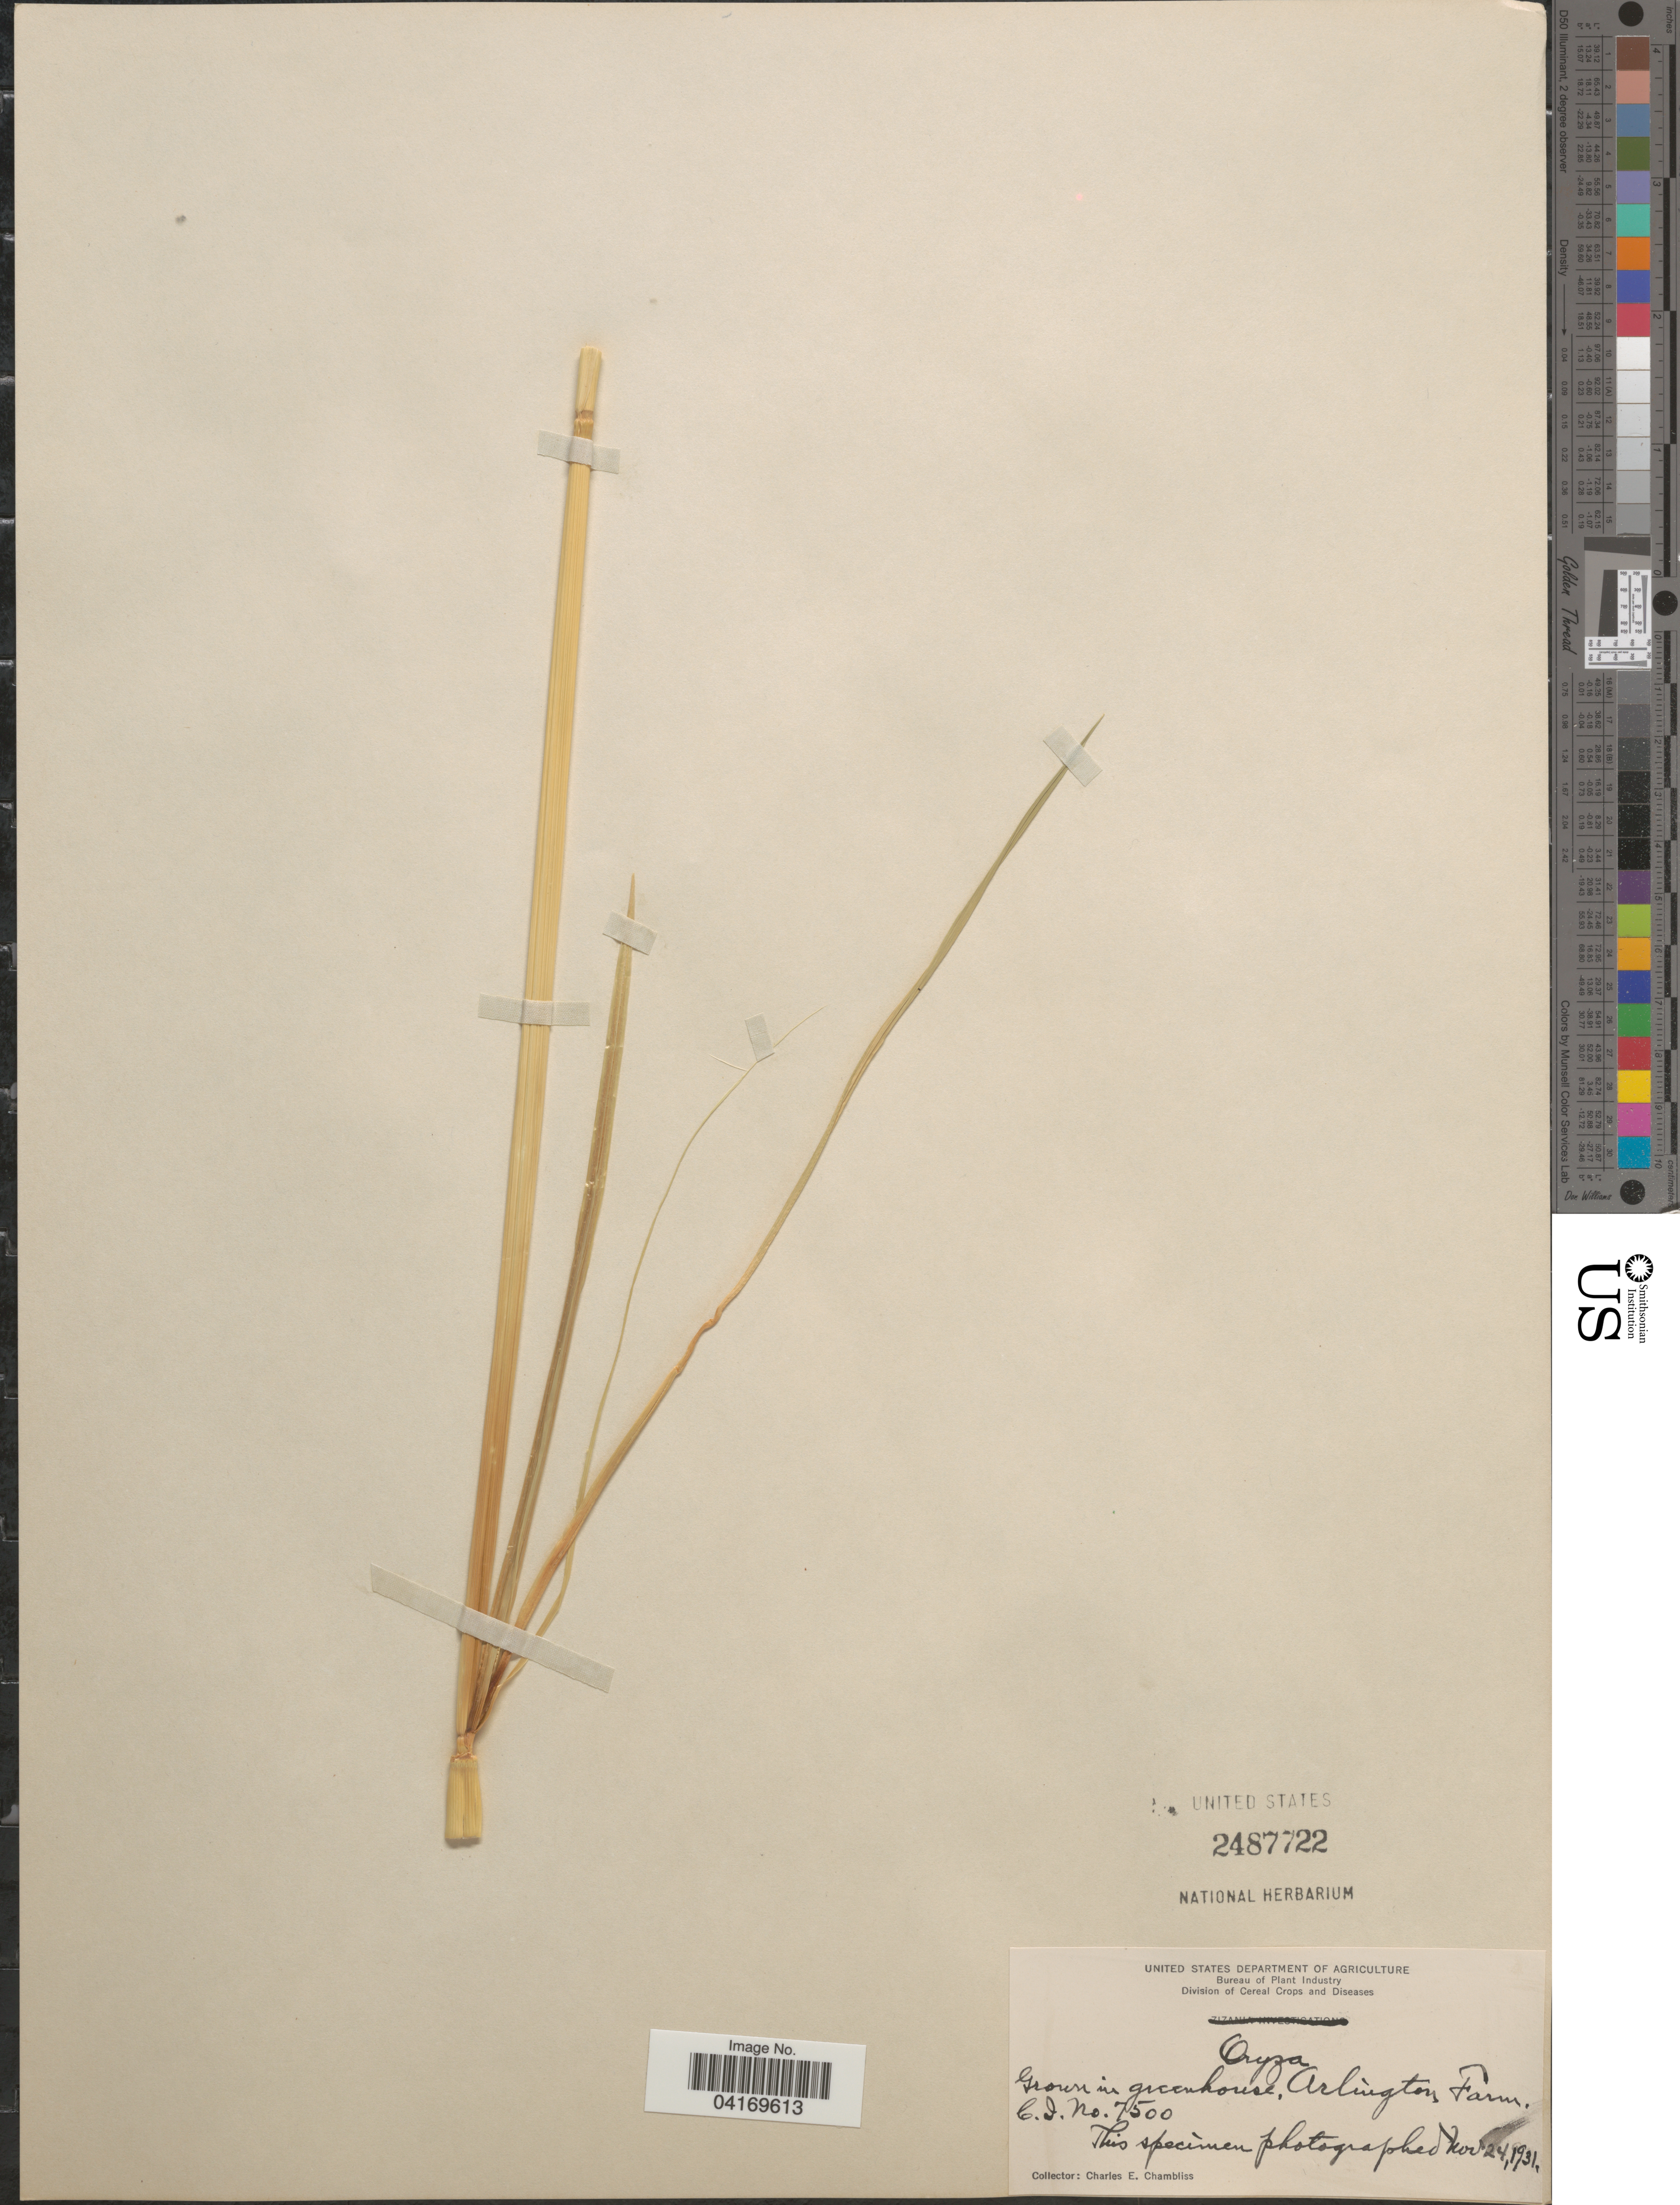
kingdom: Plantae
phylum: Tracheophyta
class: Liliopsida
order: Poales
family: Poaceae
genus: Oryza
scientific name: Oryza sp.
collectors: C. Chambliss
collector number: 7500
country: United States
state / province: Virginia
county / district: Arlington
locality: Grown in greenhouse, Arlington Farm.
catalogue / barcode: US 2487722